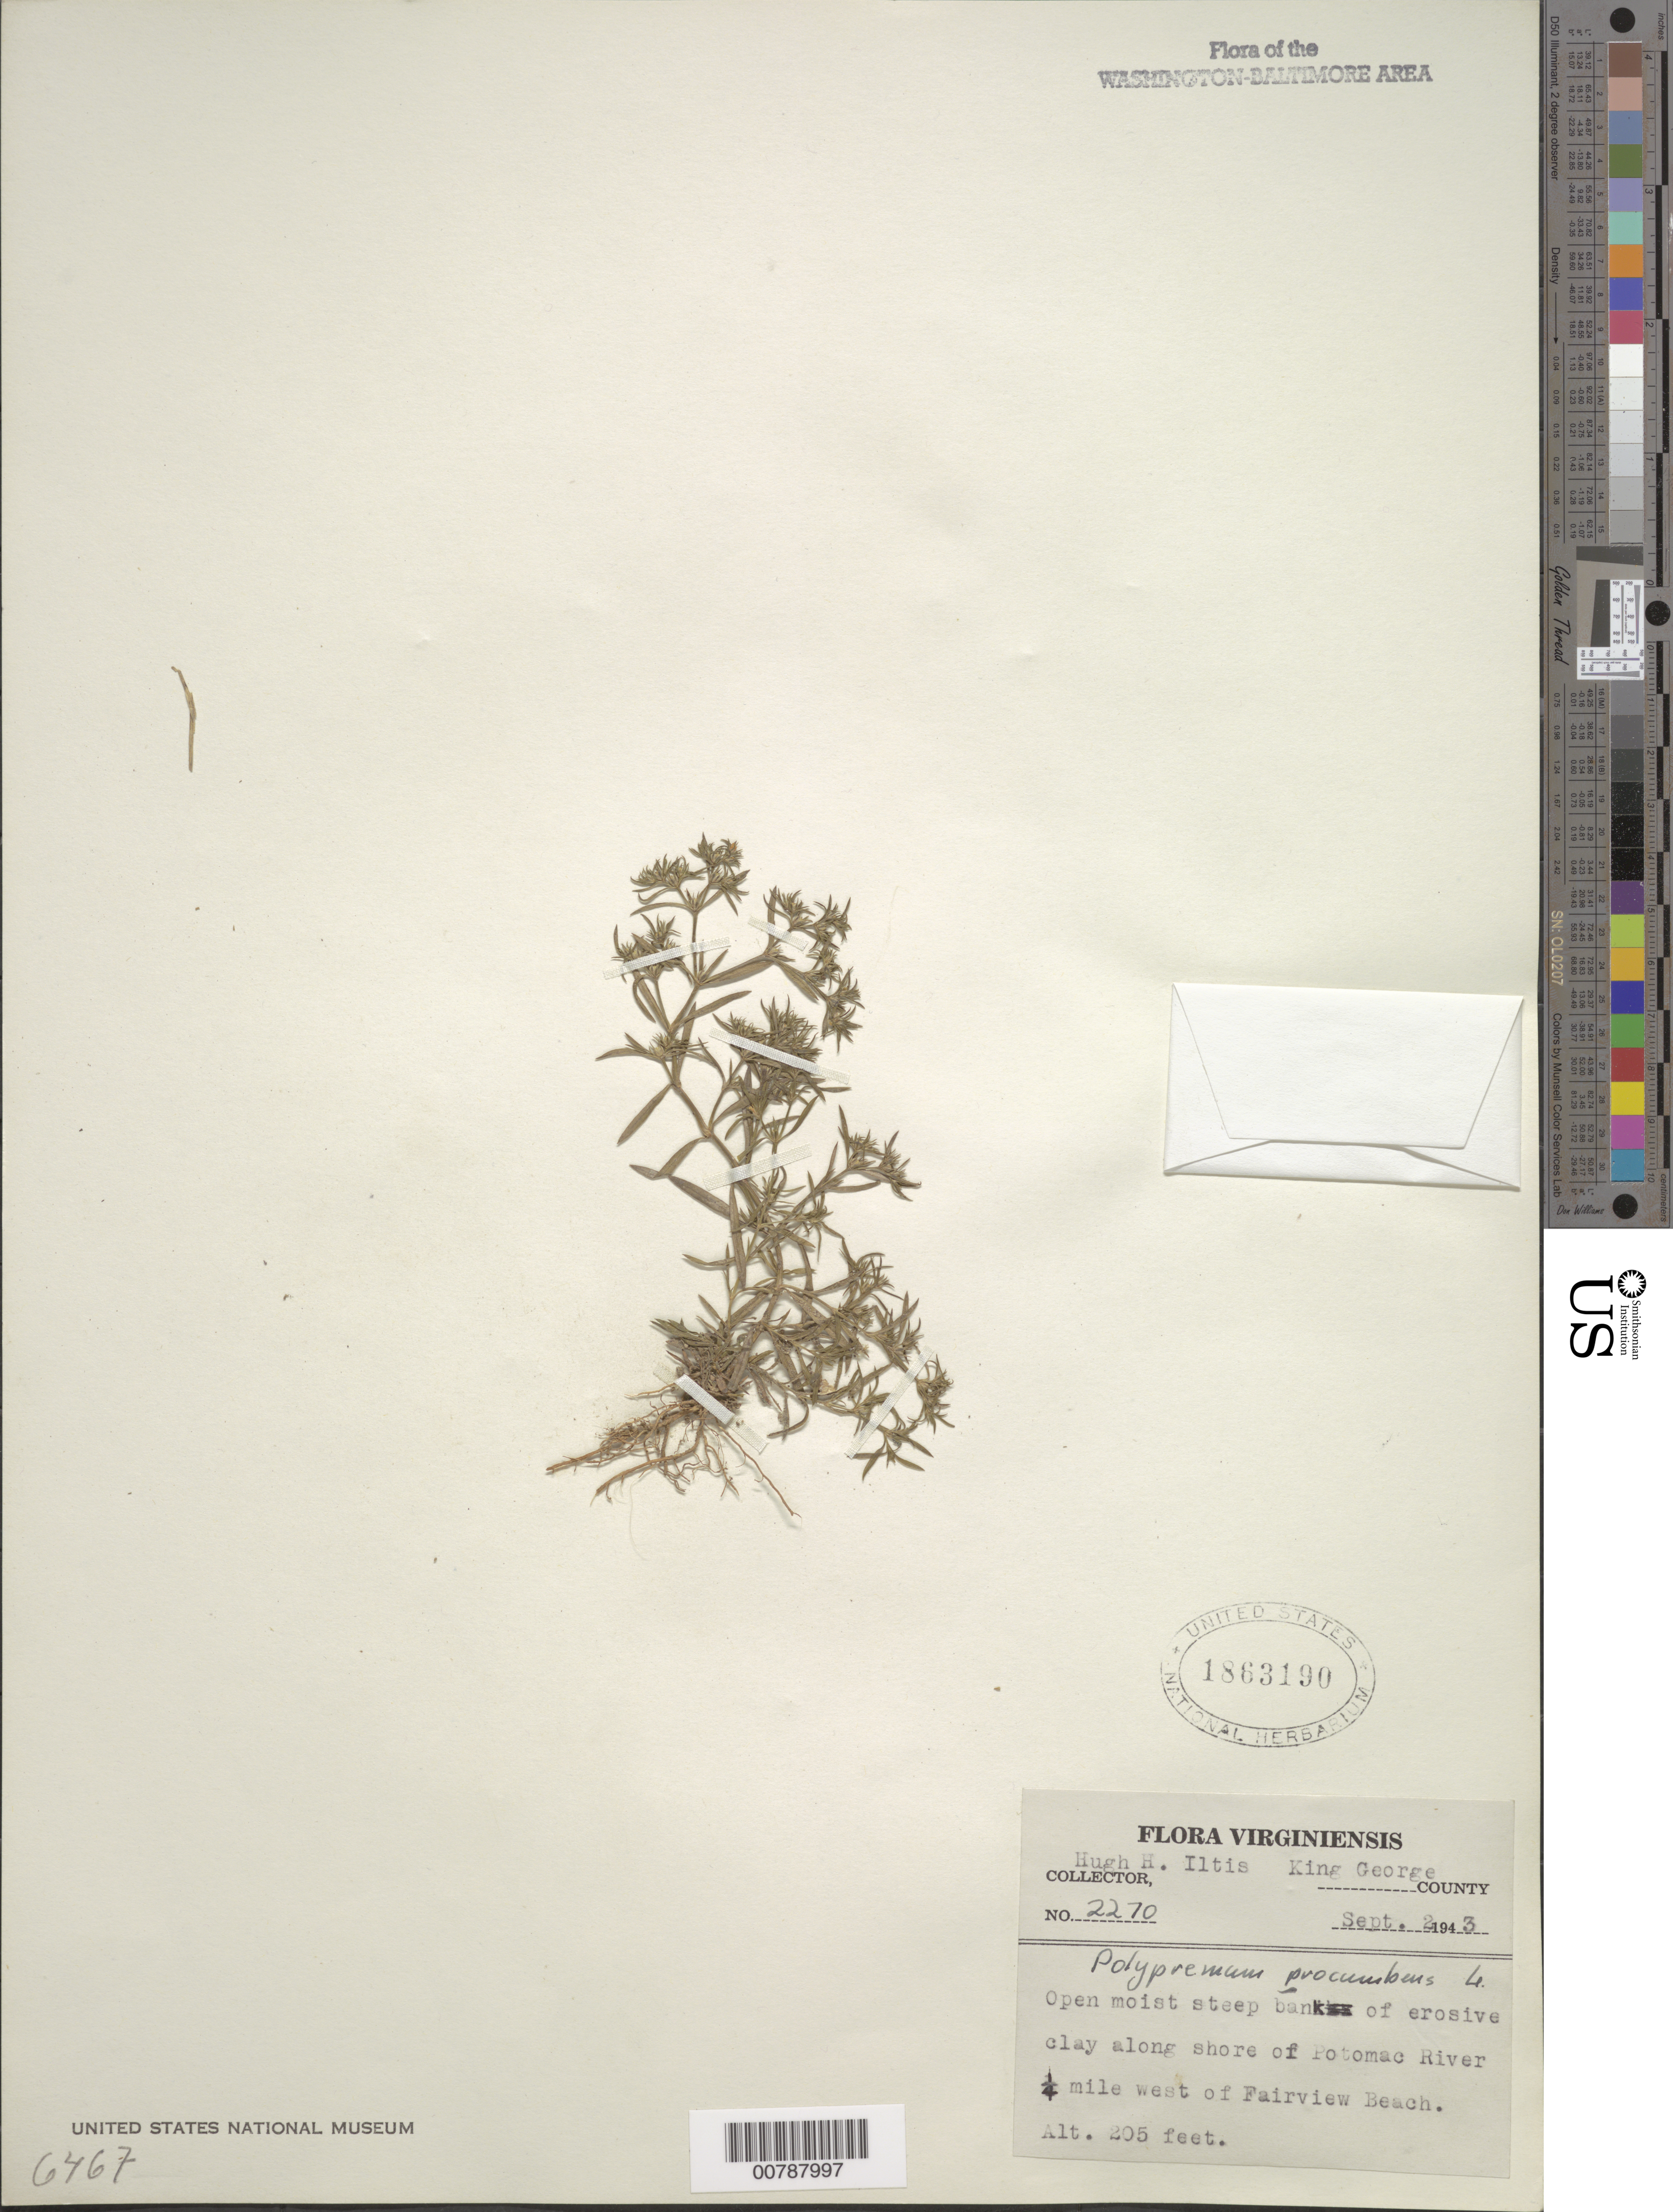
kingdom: Plantae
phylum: Tracheophyta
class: Magnoliopsida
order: Lamiales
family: Tetrachondraceae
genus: Polypremum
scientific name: Polypremum procumbens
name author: L.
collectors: H. H. Iltis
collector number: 2270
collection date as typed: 02 Sep 1943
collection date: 1943-09-02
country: United States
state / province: Virginia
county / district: King George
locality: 0.25 W of Fairview Beach, along shore of Potomac River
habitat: Open moist steep bank of erosive clay along shore.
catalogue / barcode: US 1863190